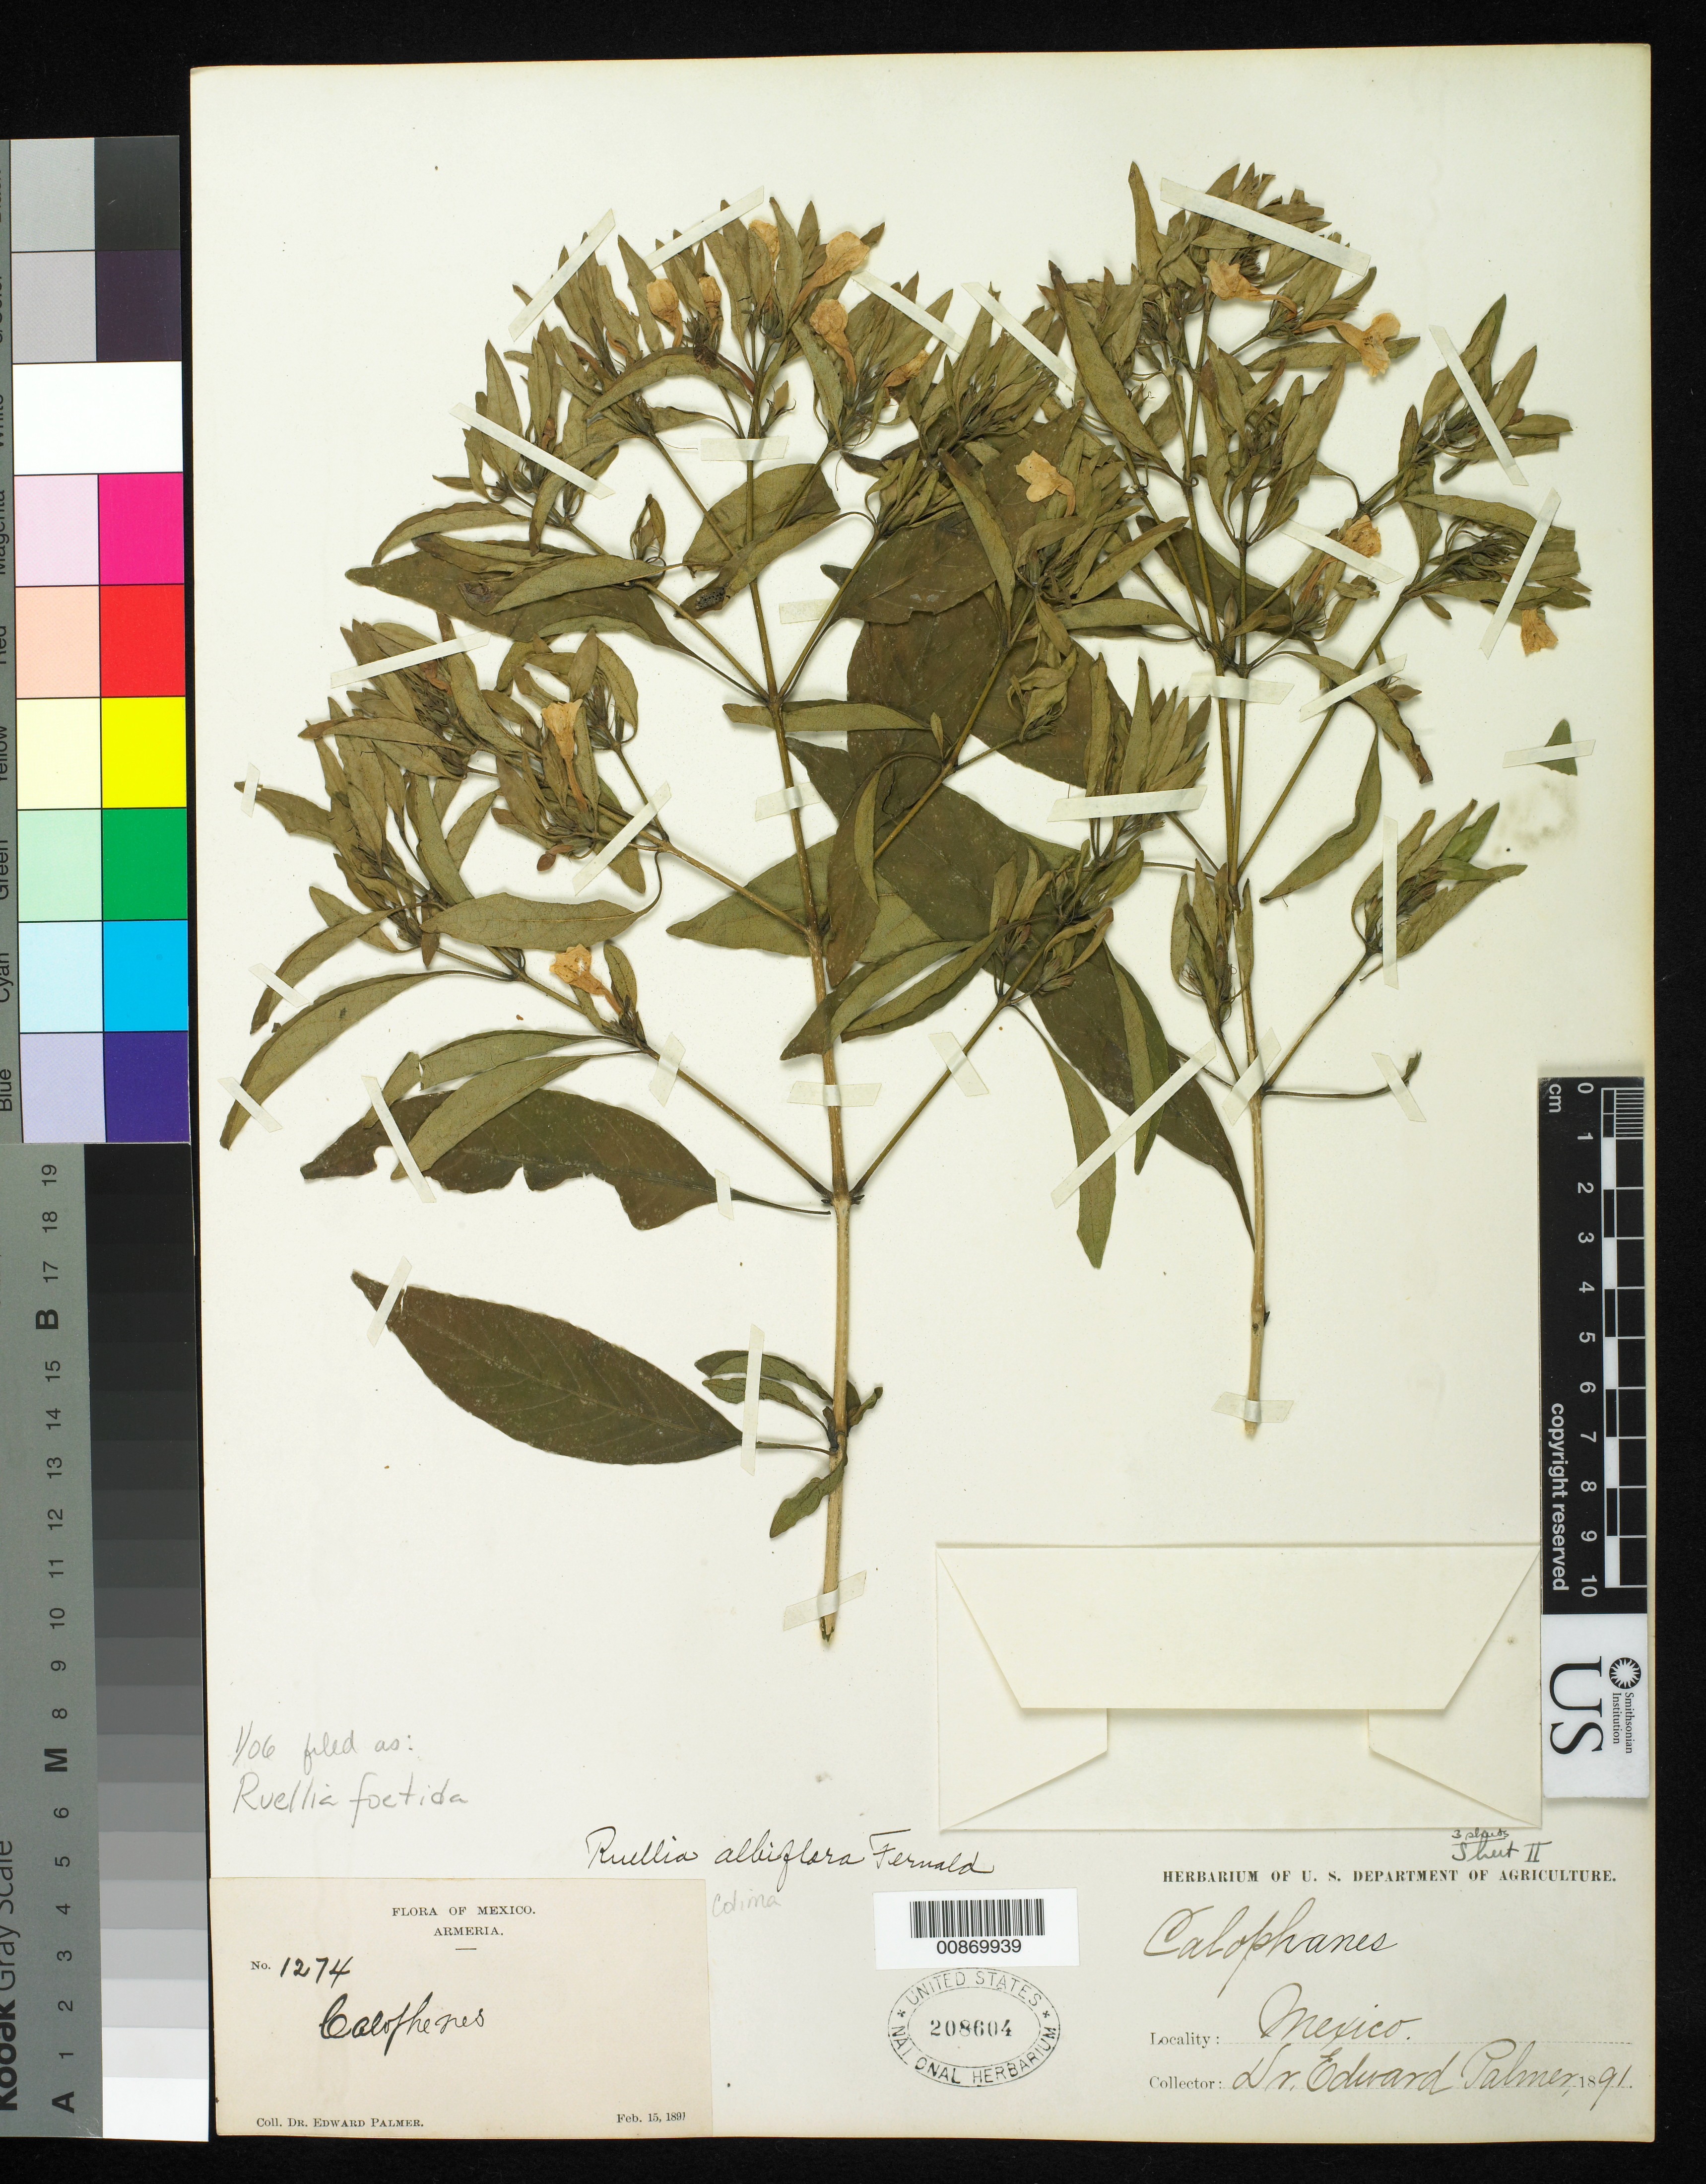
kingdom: Plantae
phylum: Tracheophyta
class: Magnoliopsida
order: Lamiales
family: Acanthaceae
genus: Ruellia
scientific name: Ruellia foetida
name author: Willd.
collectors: E. Palmer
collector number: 1274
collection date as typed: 15 Feb 1891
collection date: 1891-02-15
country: Mexico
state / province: Colima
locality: Armeria, Colima.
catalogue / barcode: US 208604